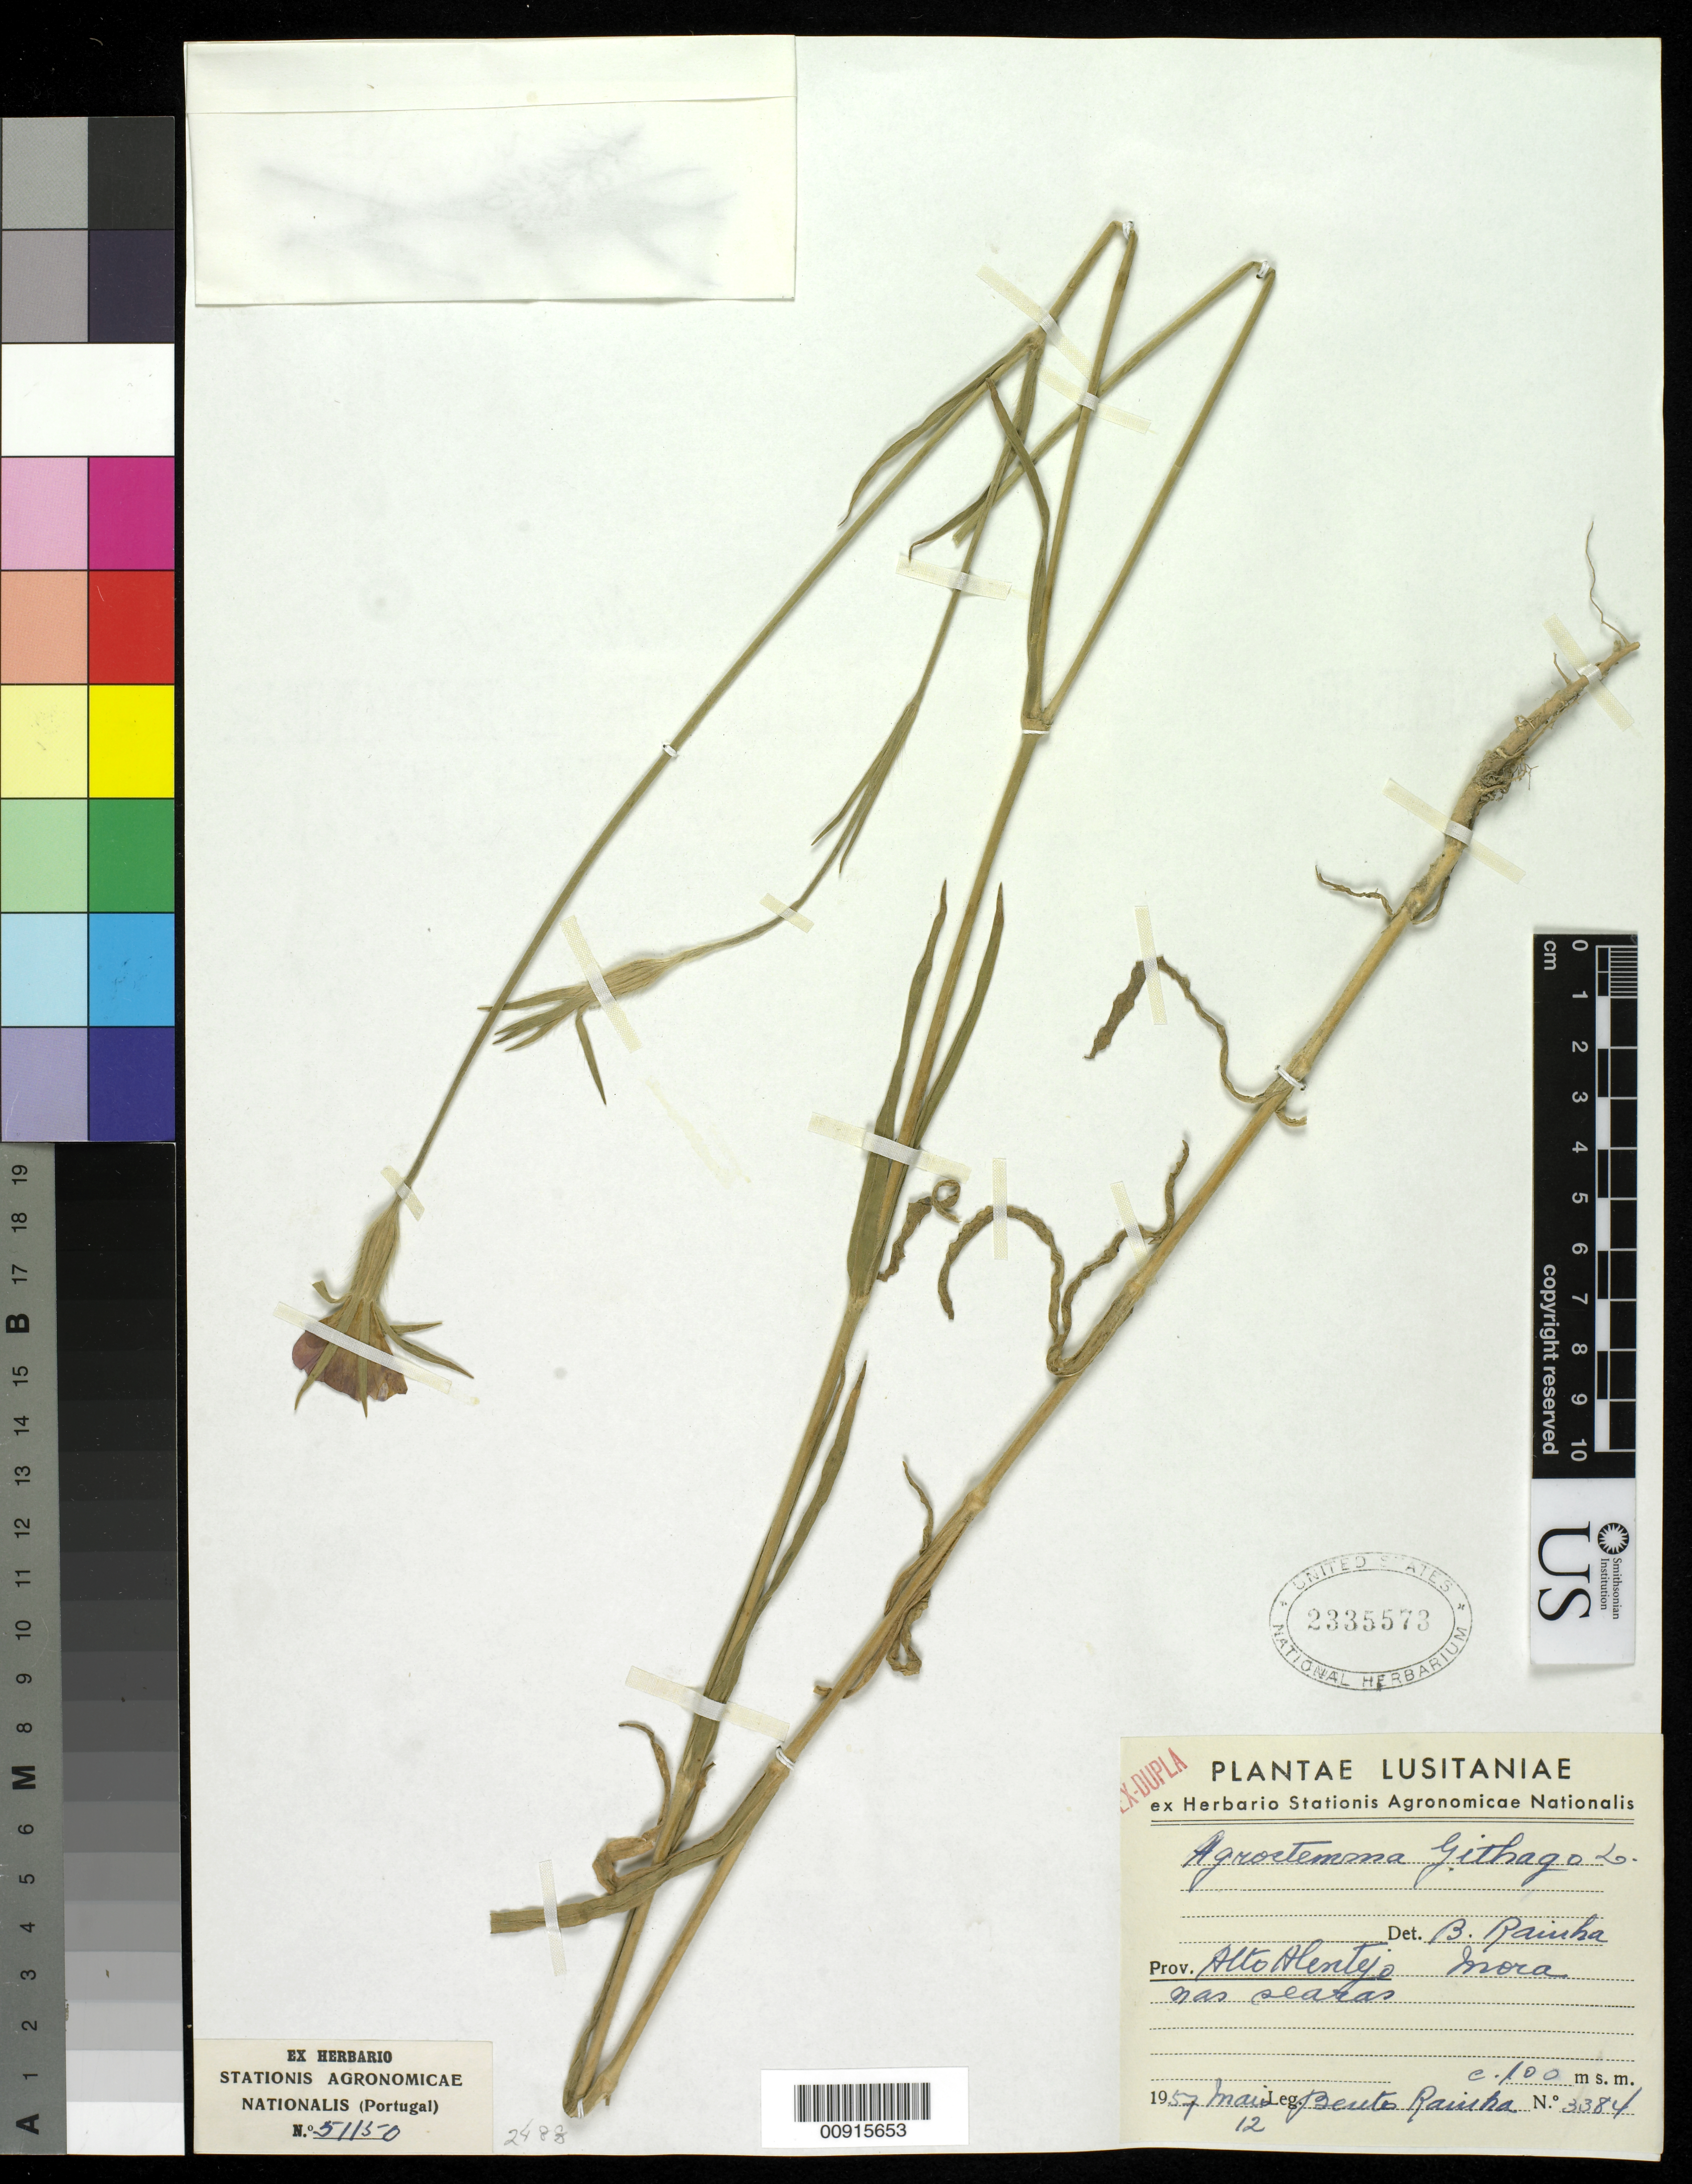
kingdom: Plantae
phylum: Tracheophyta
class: Magnoliopsida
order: Caryophyllales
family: Caryophyllaceae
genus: Agrostemma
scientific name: Agrostemma githago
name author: L.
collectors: B. Rainha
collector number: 3384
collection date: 1957-05-12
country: Portugal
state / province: Evora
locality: Mora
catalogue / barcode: US 2335573